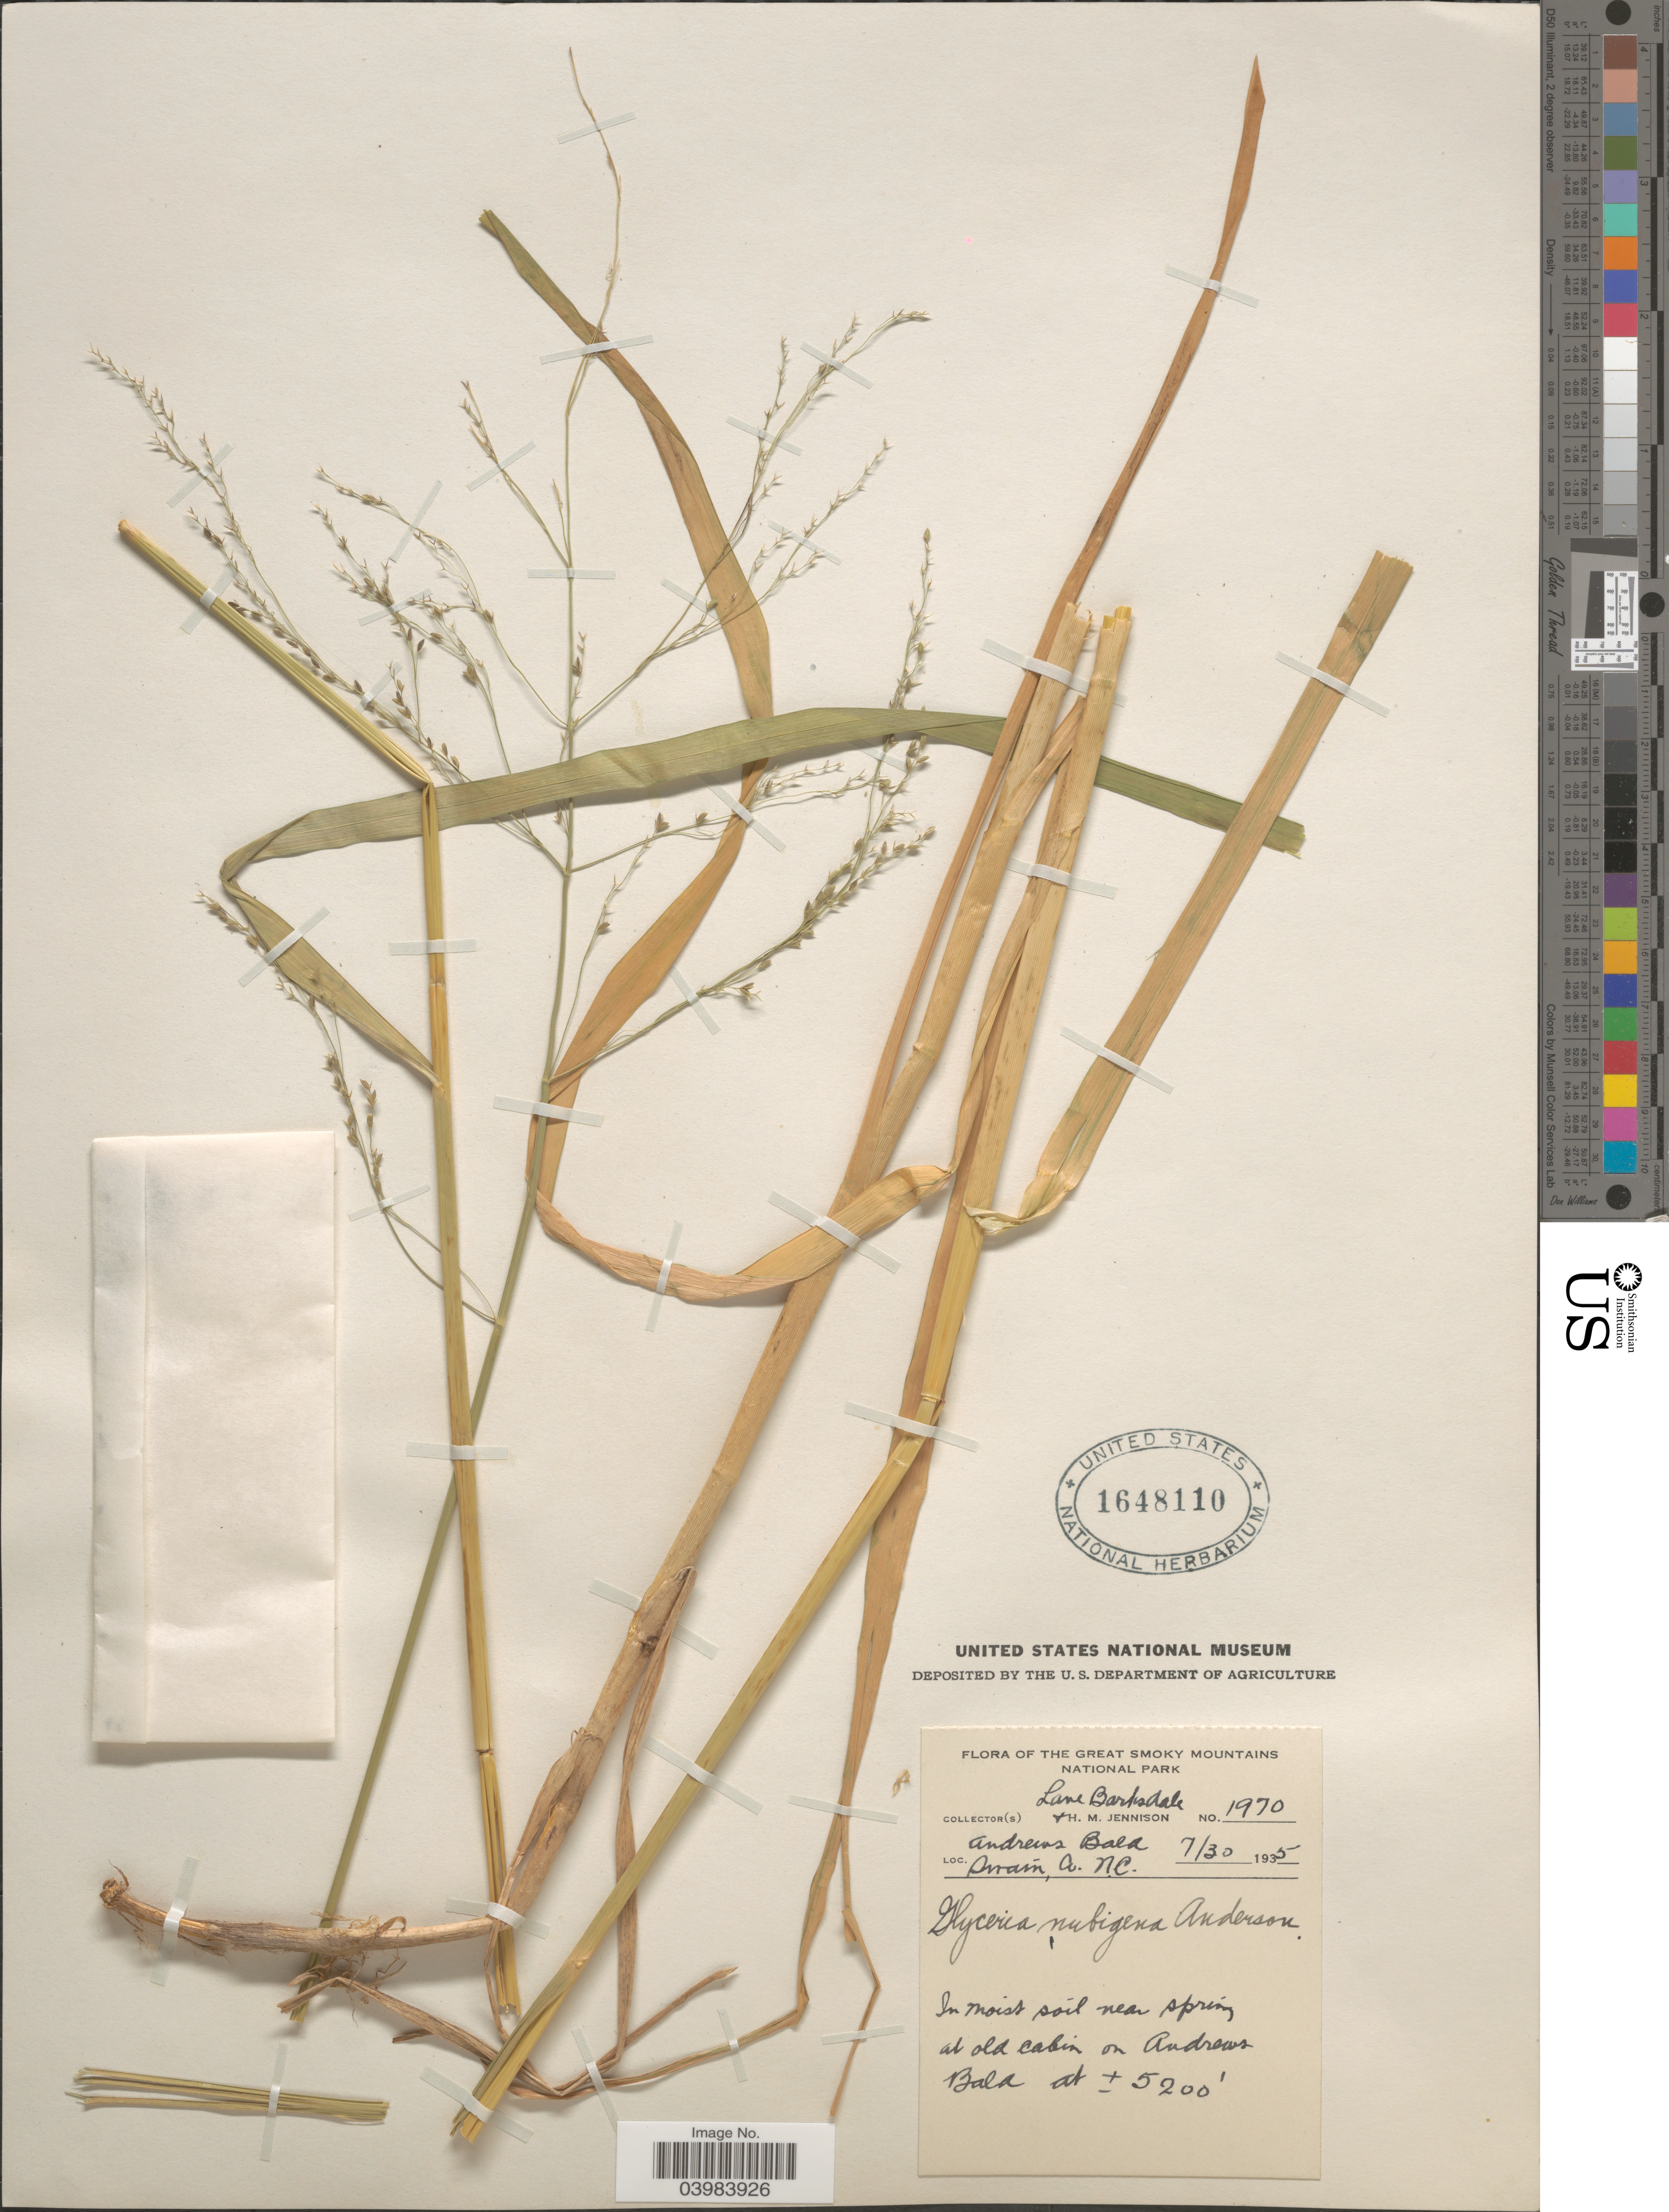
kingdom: Plantae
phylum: Tracheophyta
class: Liliopsida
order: Poales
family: Poaceae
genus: Glyceria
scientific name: Glyceria nubigena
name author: W.A. Anderson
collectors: L. Barksdale & H. Jennison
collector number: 1970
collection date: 1935-07-30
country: United States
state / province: North Carolina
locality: Great Smoky Mountains National Park. Andrews Bald. Swain Co. In moist soil near spring at old cabin on Andrews Bald.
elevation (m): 1585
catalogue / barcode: US 1648110